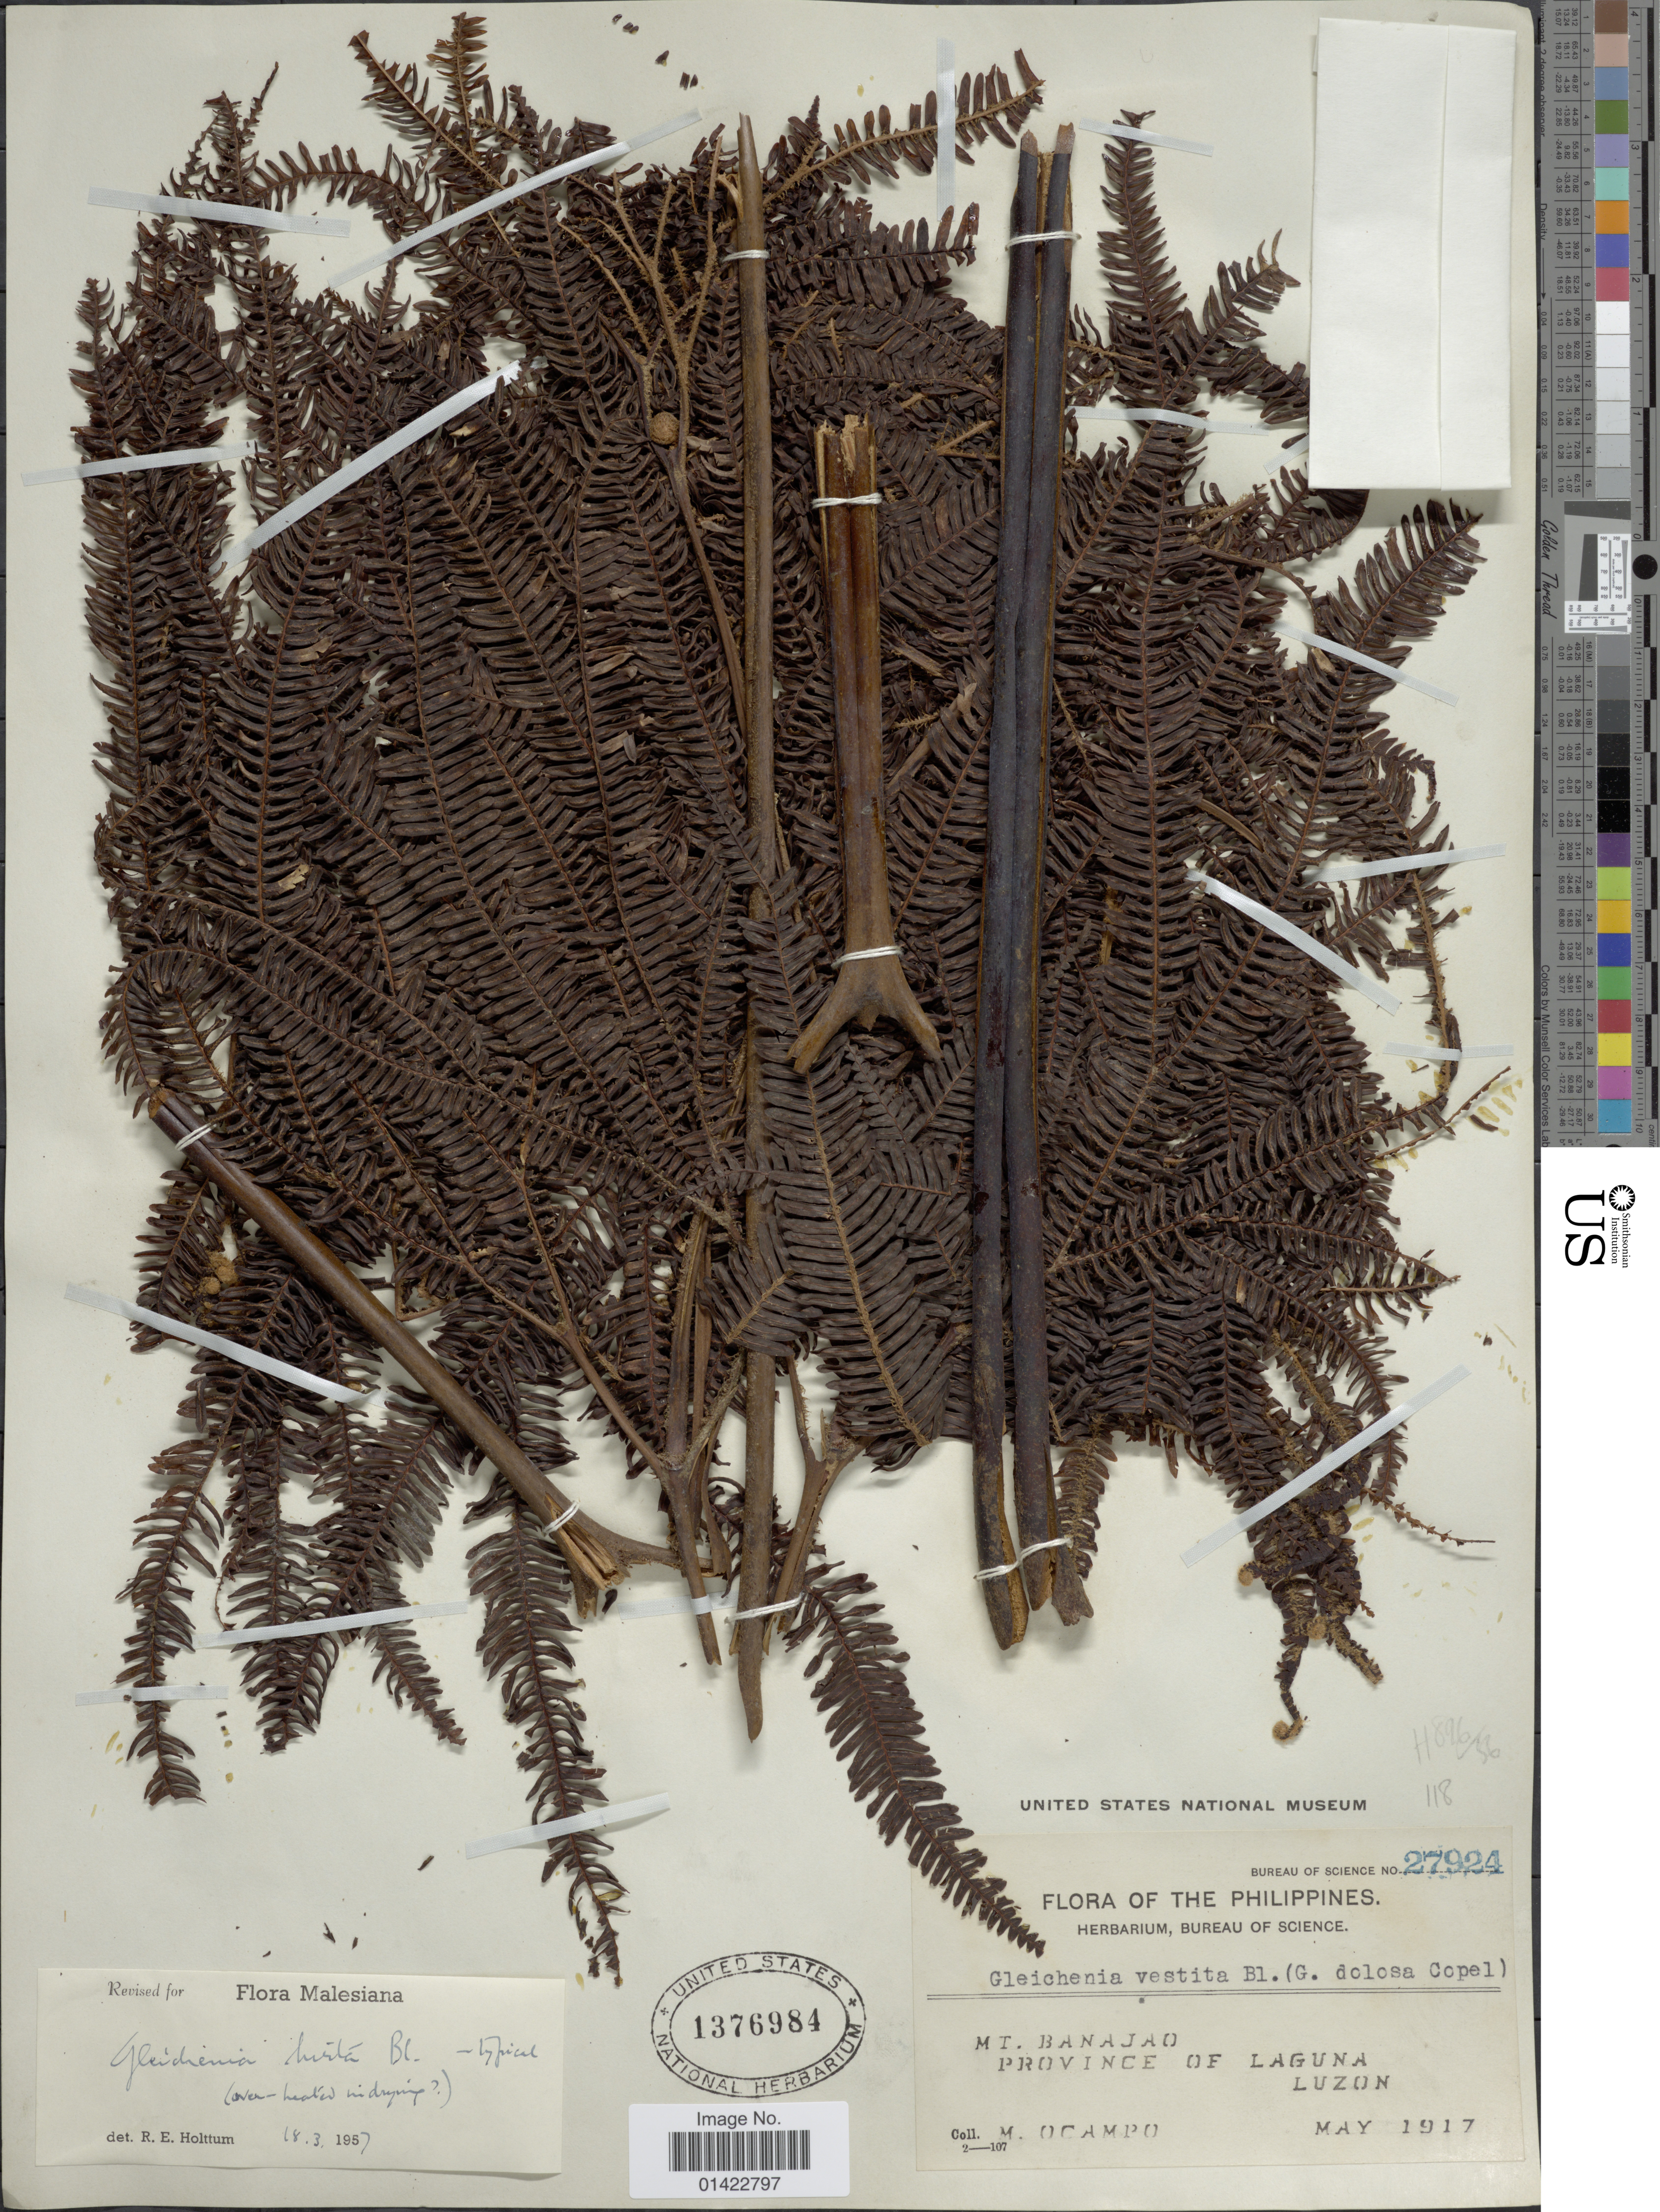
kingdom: Plantae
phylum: Tracheophyta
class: Polypodiopsida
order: Gleicheniales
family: Gleicheniaceae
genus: Sticherus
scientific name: Sticherus hirtus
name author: (Blume) Ching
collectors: M. Ocampo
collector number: Bureau of Science 27924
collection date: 1917-05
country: Philippines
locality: Mt. Banajo. Prov. of Laguna.Luzon.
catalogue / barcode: US 1376984